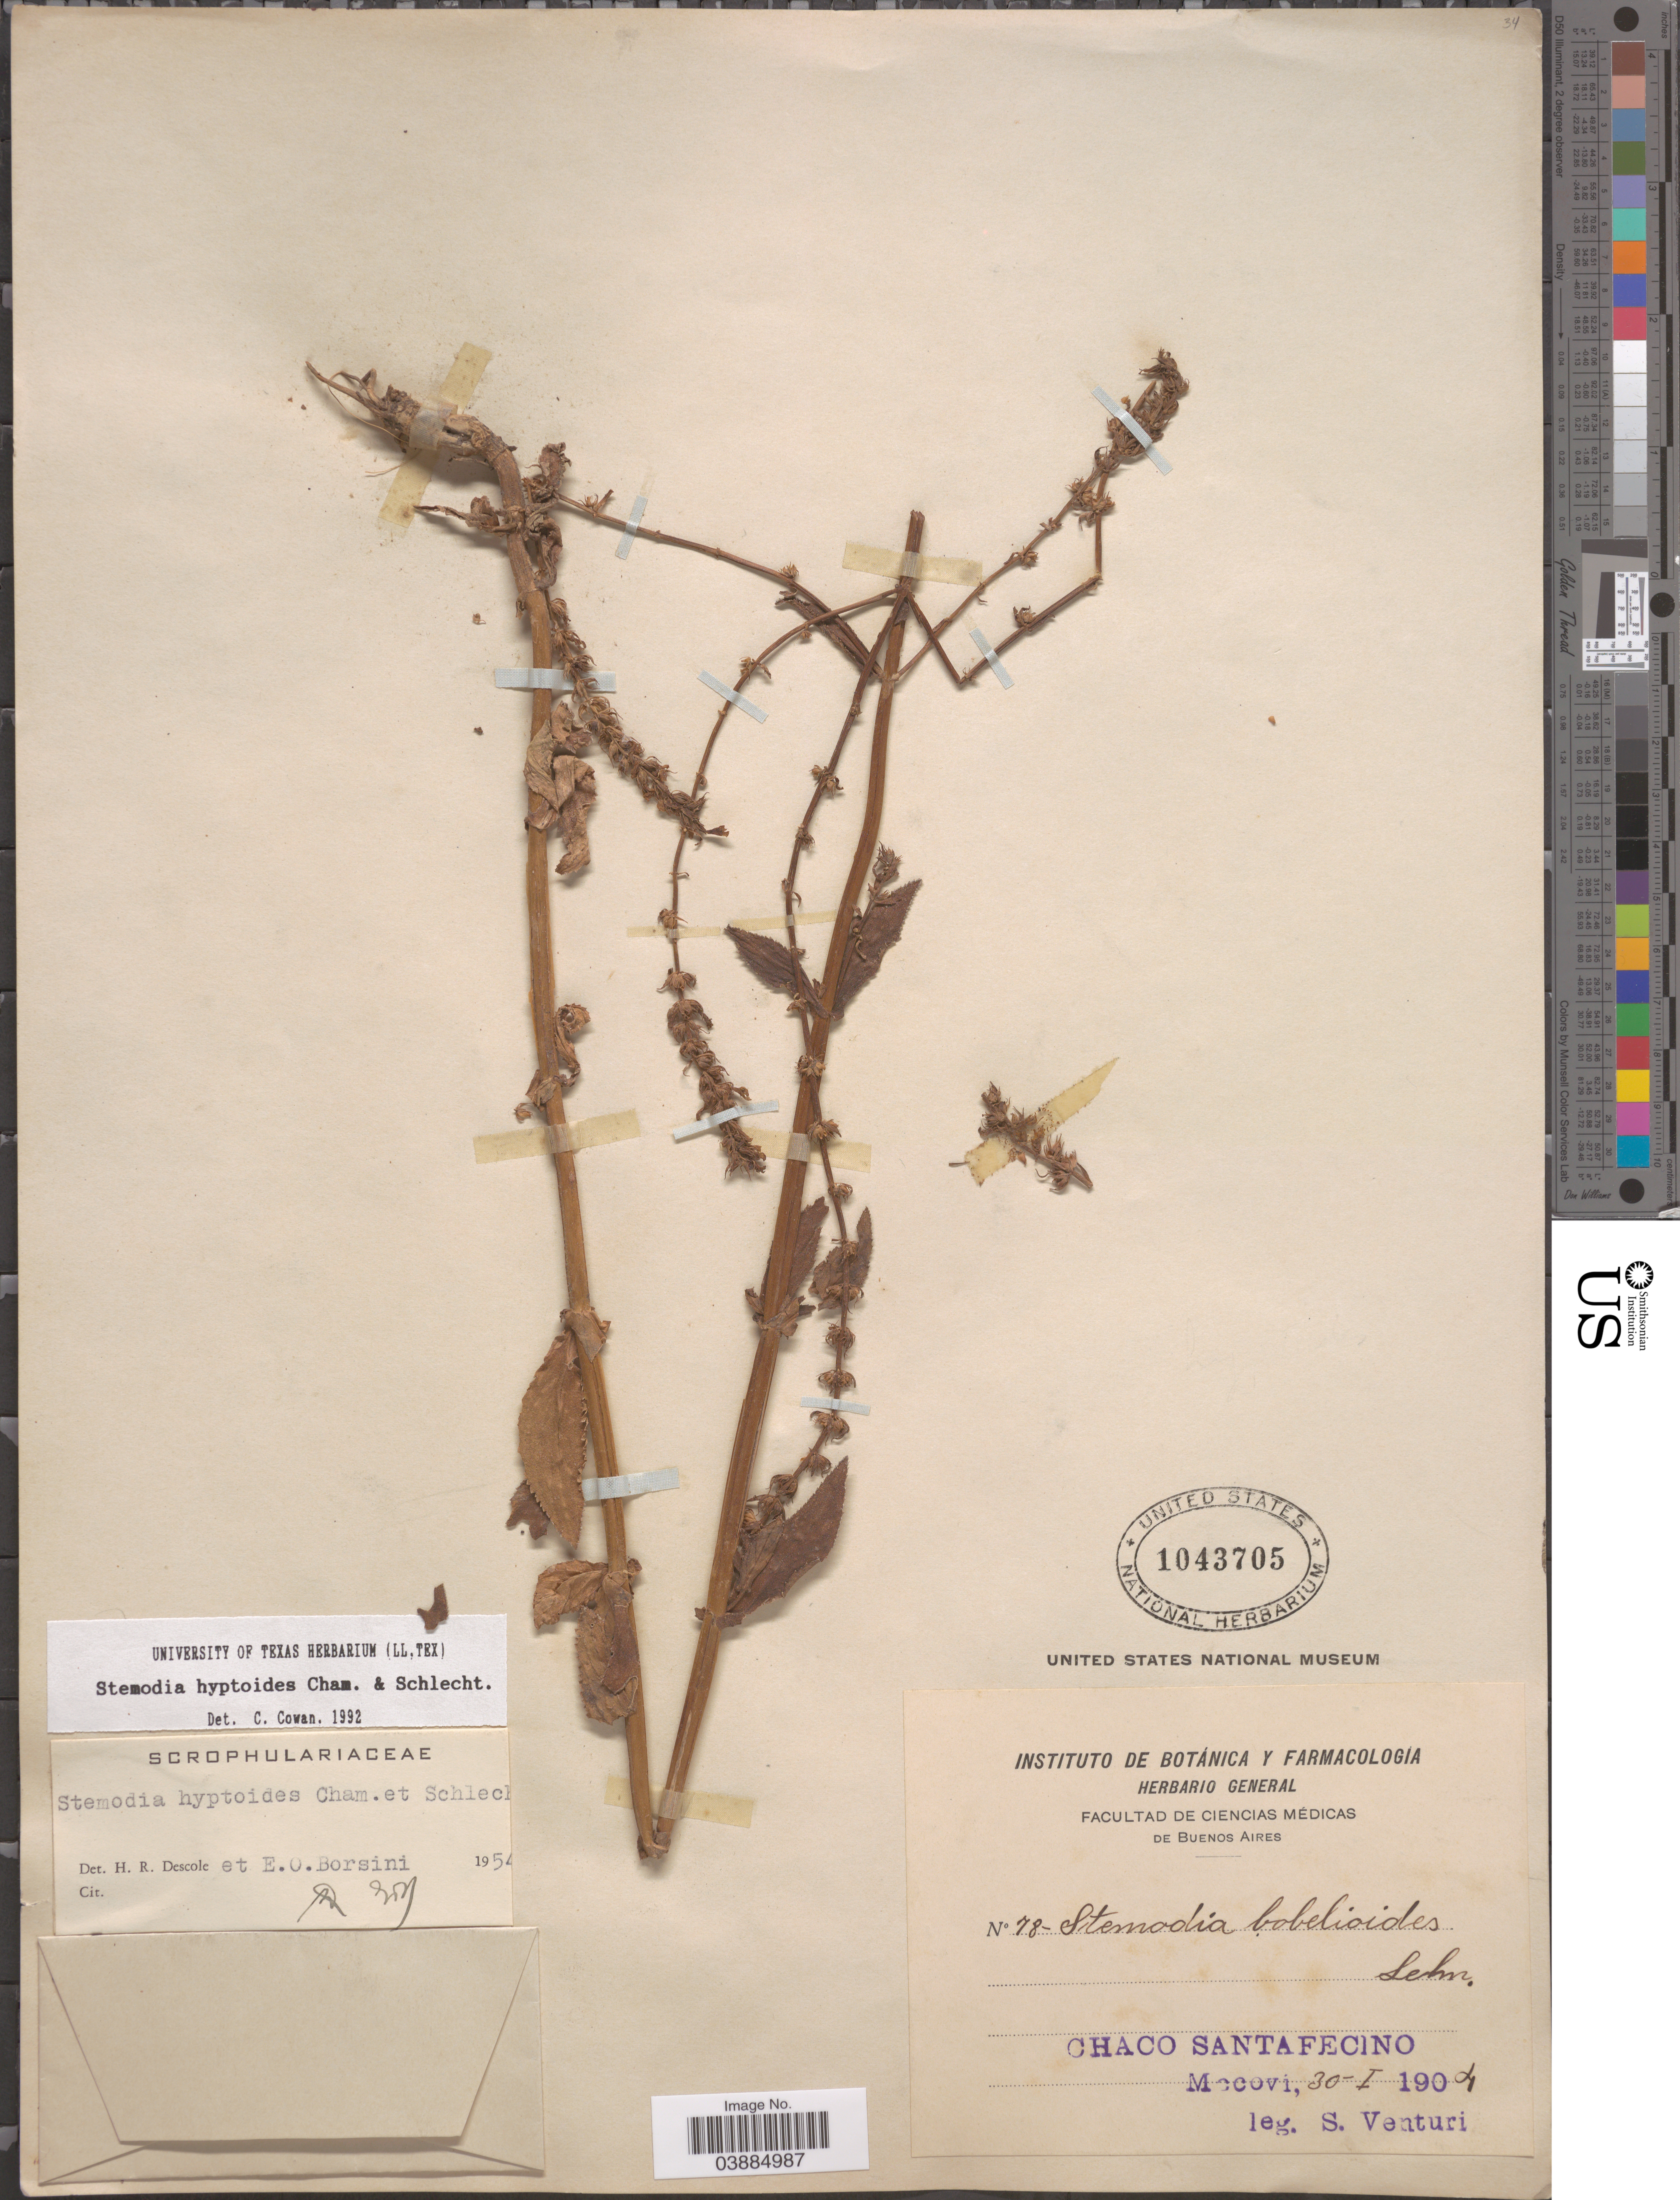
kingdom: Plantae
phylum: Tracheophyta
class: Magnoliopsida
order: Lamiales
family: Plantaginaceae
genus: Stemodia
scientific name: Stemodia hyptoides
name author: Cham. & Schltdl.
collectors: S. Venturi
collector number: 78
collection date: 1904-01-30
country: Argentina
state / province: Chaco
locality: Chaco Santafecino. Mocovi.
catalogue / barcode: US 1043705